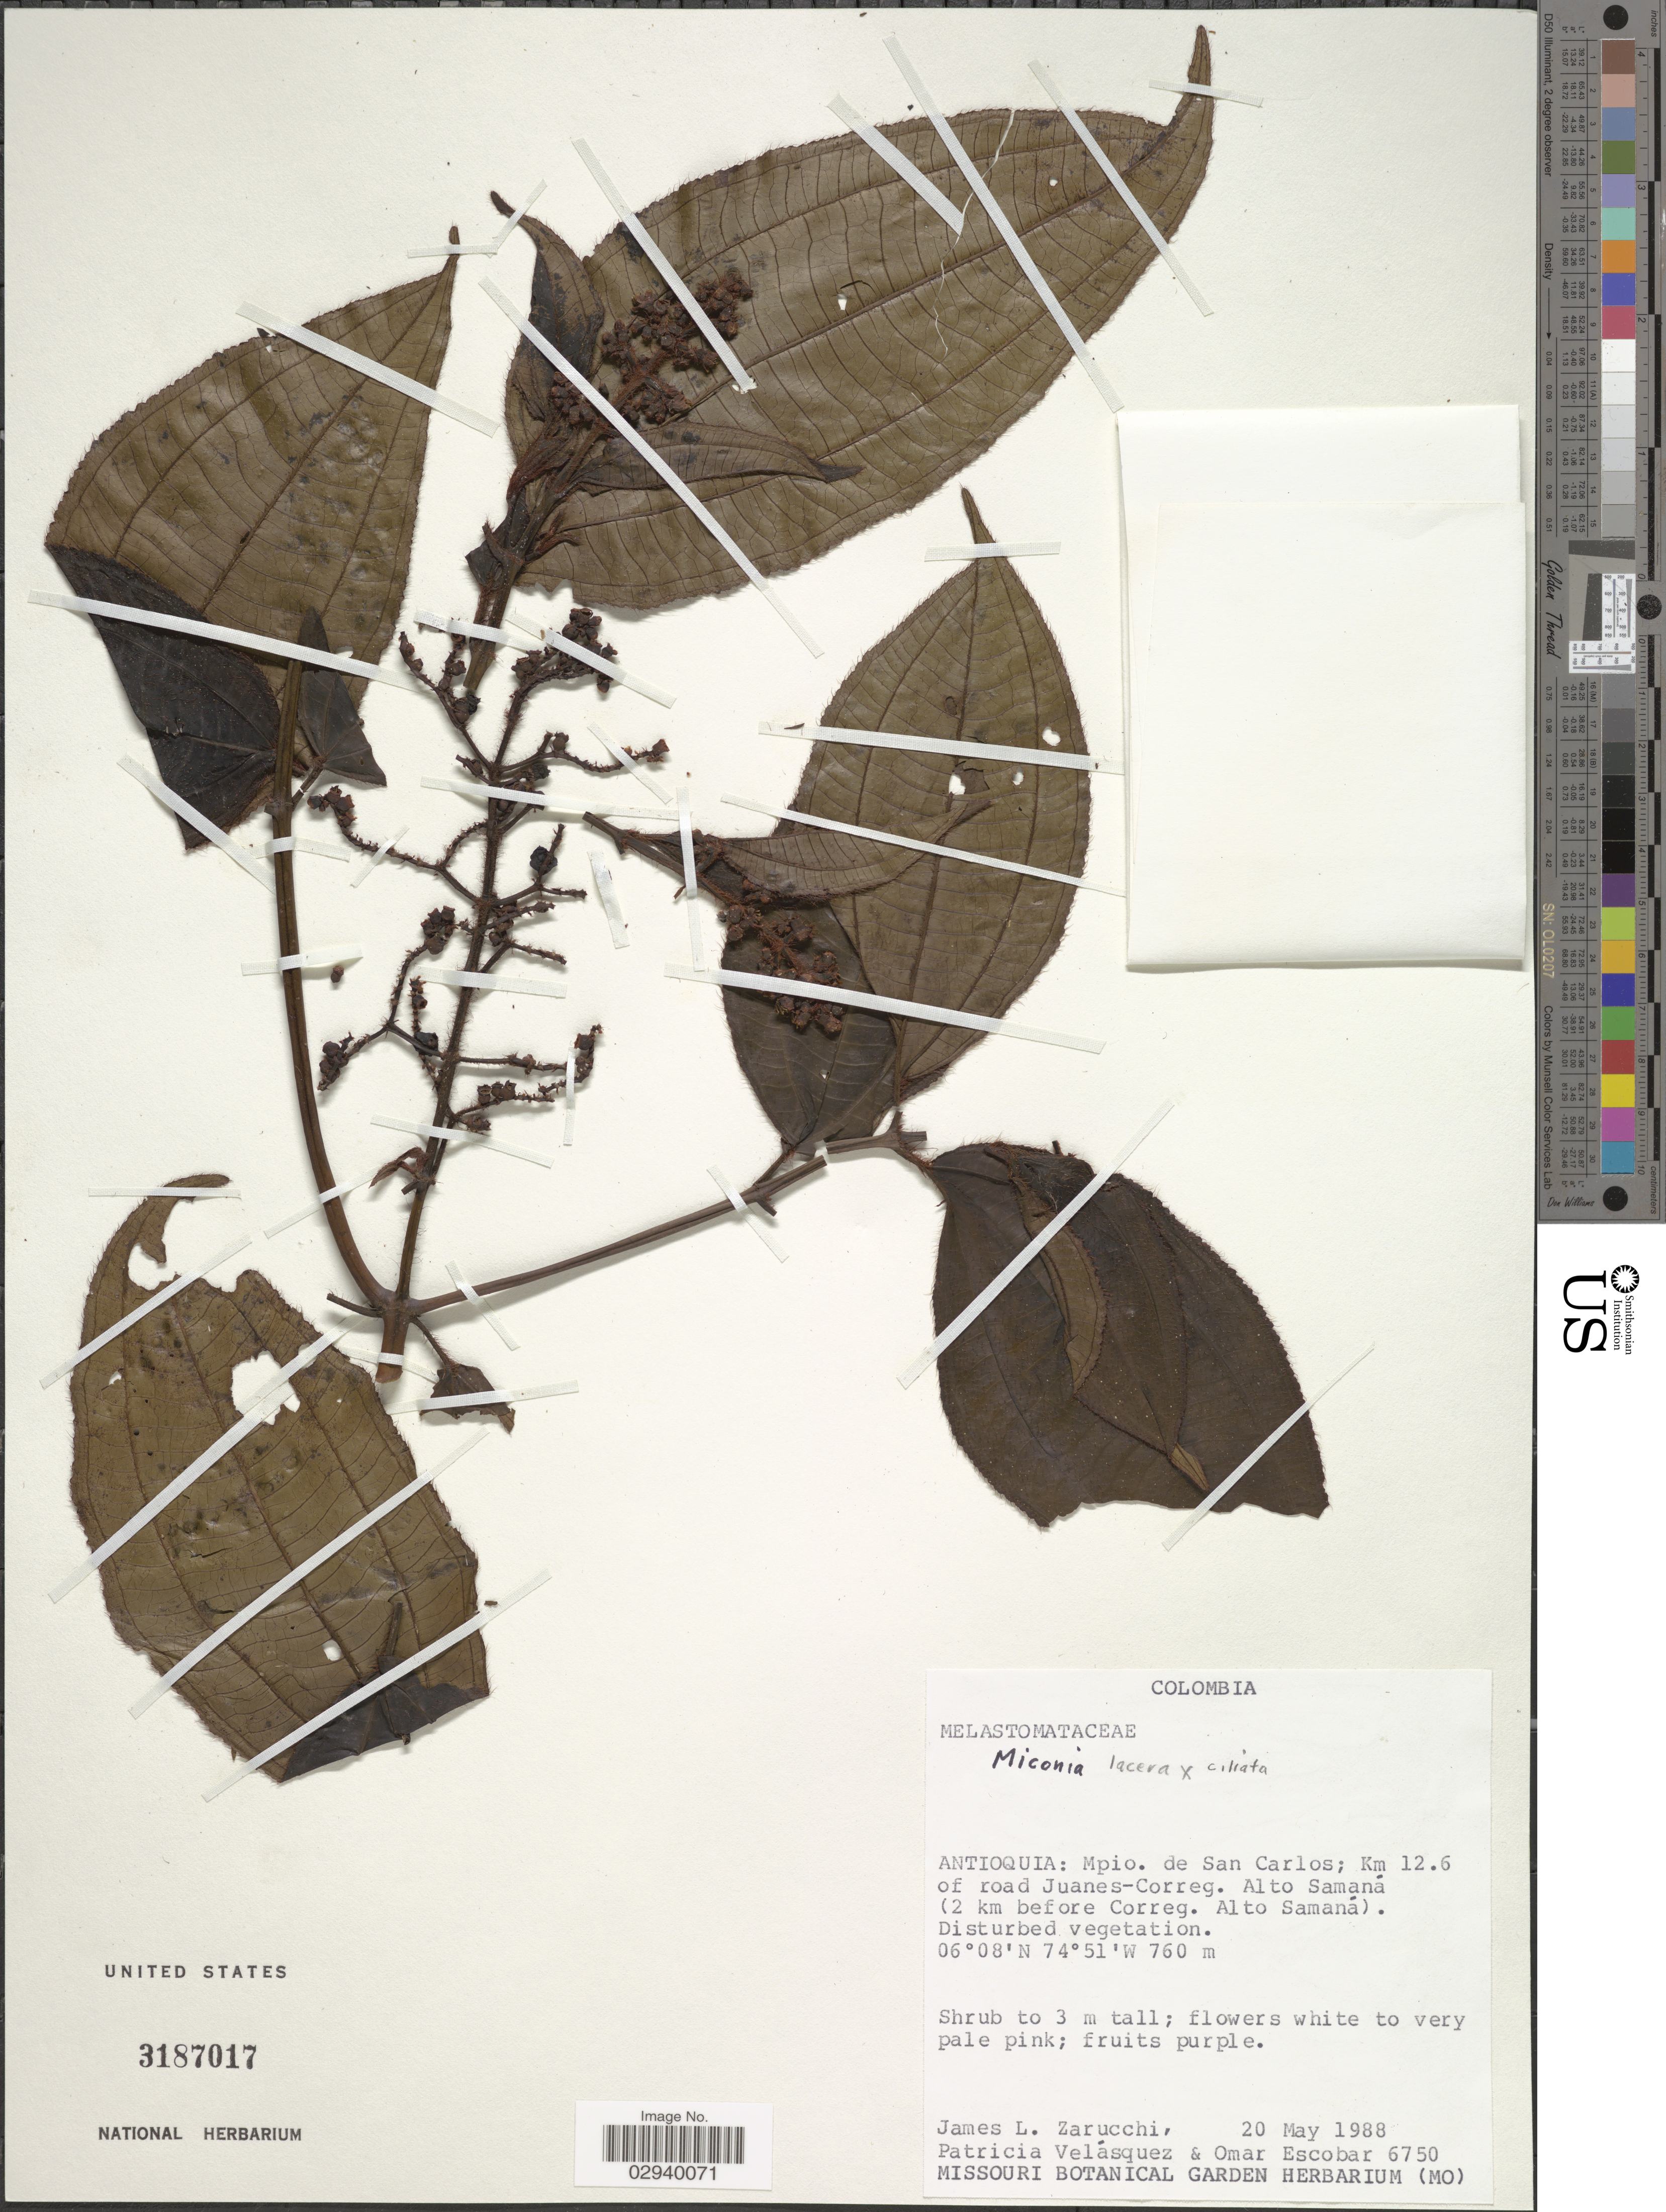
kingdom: Plantae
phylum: Tracheophyta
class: Magnoliopsida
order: Myrtales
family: Melastomataceae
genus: Miconia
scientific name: Miconia lacera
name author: (Bonpl.) Naudin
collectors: J. L. Zarucchi, P. Velasquez & O. D. Escobar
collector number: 6750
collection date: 1988-05-20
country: Colombia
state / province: Antioquia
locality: Mpio. de San Carlos; Km 12.6 of road Juanes-Correg. Alto Samaná (2 km before Correg. Alto Samaná).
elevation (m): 760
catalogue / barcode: US 3187017